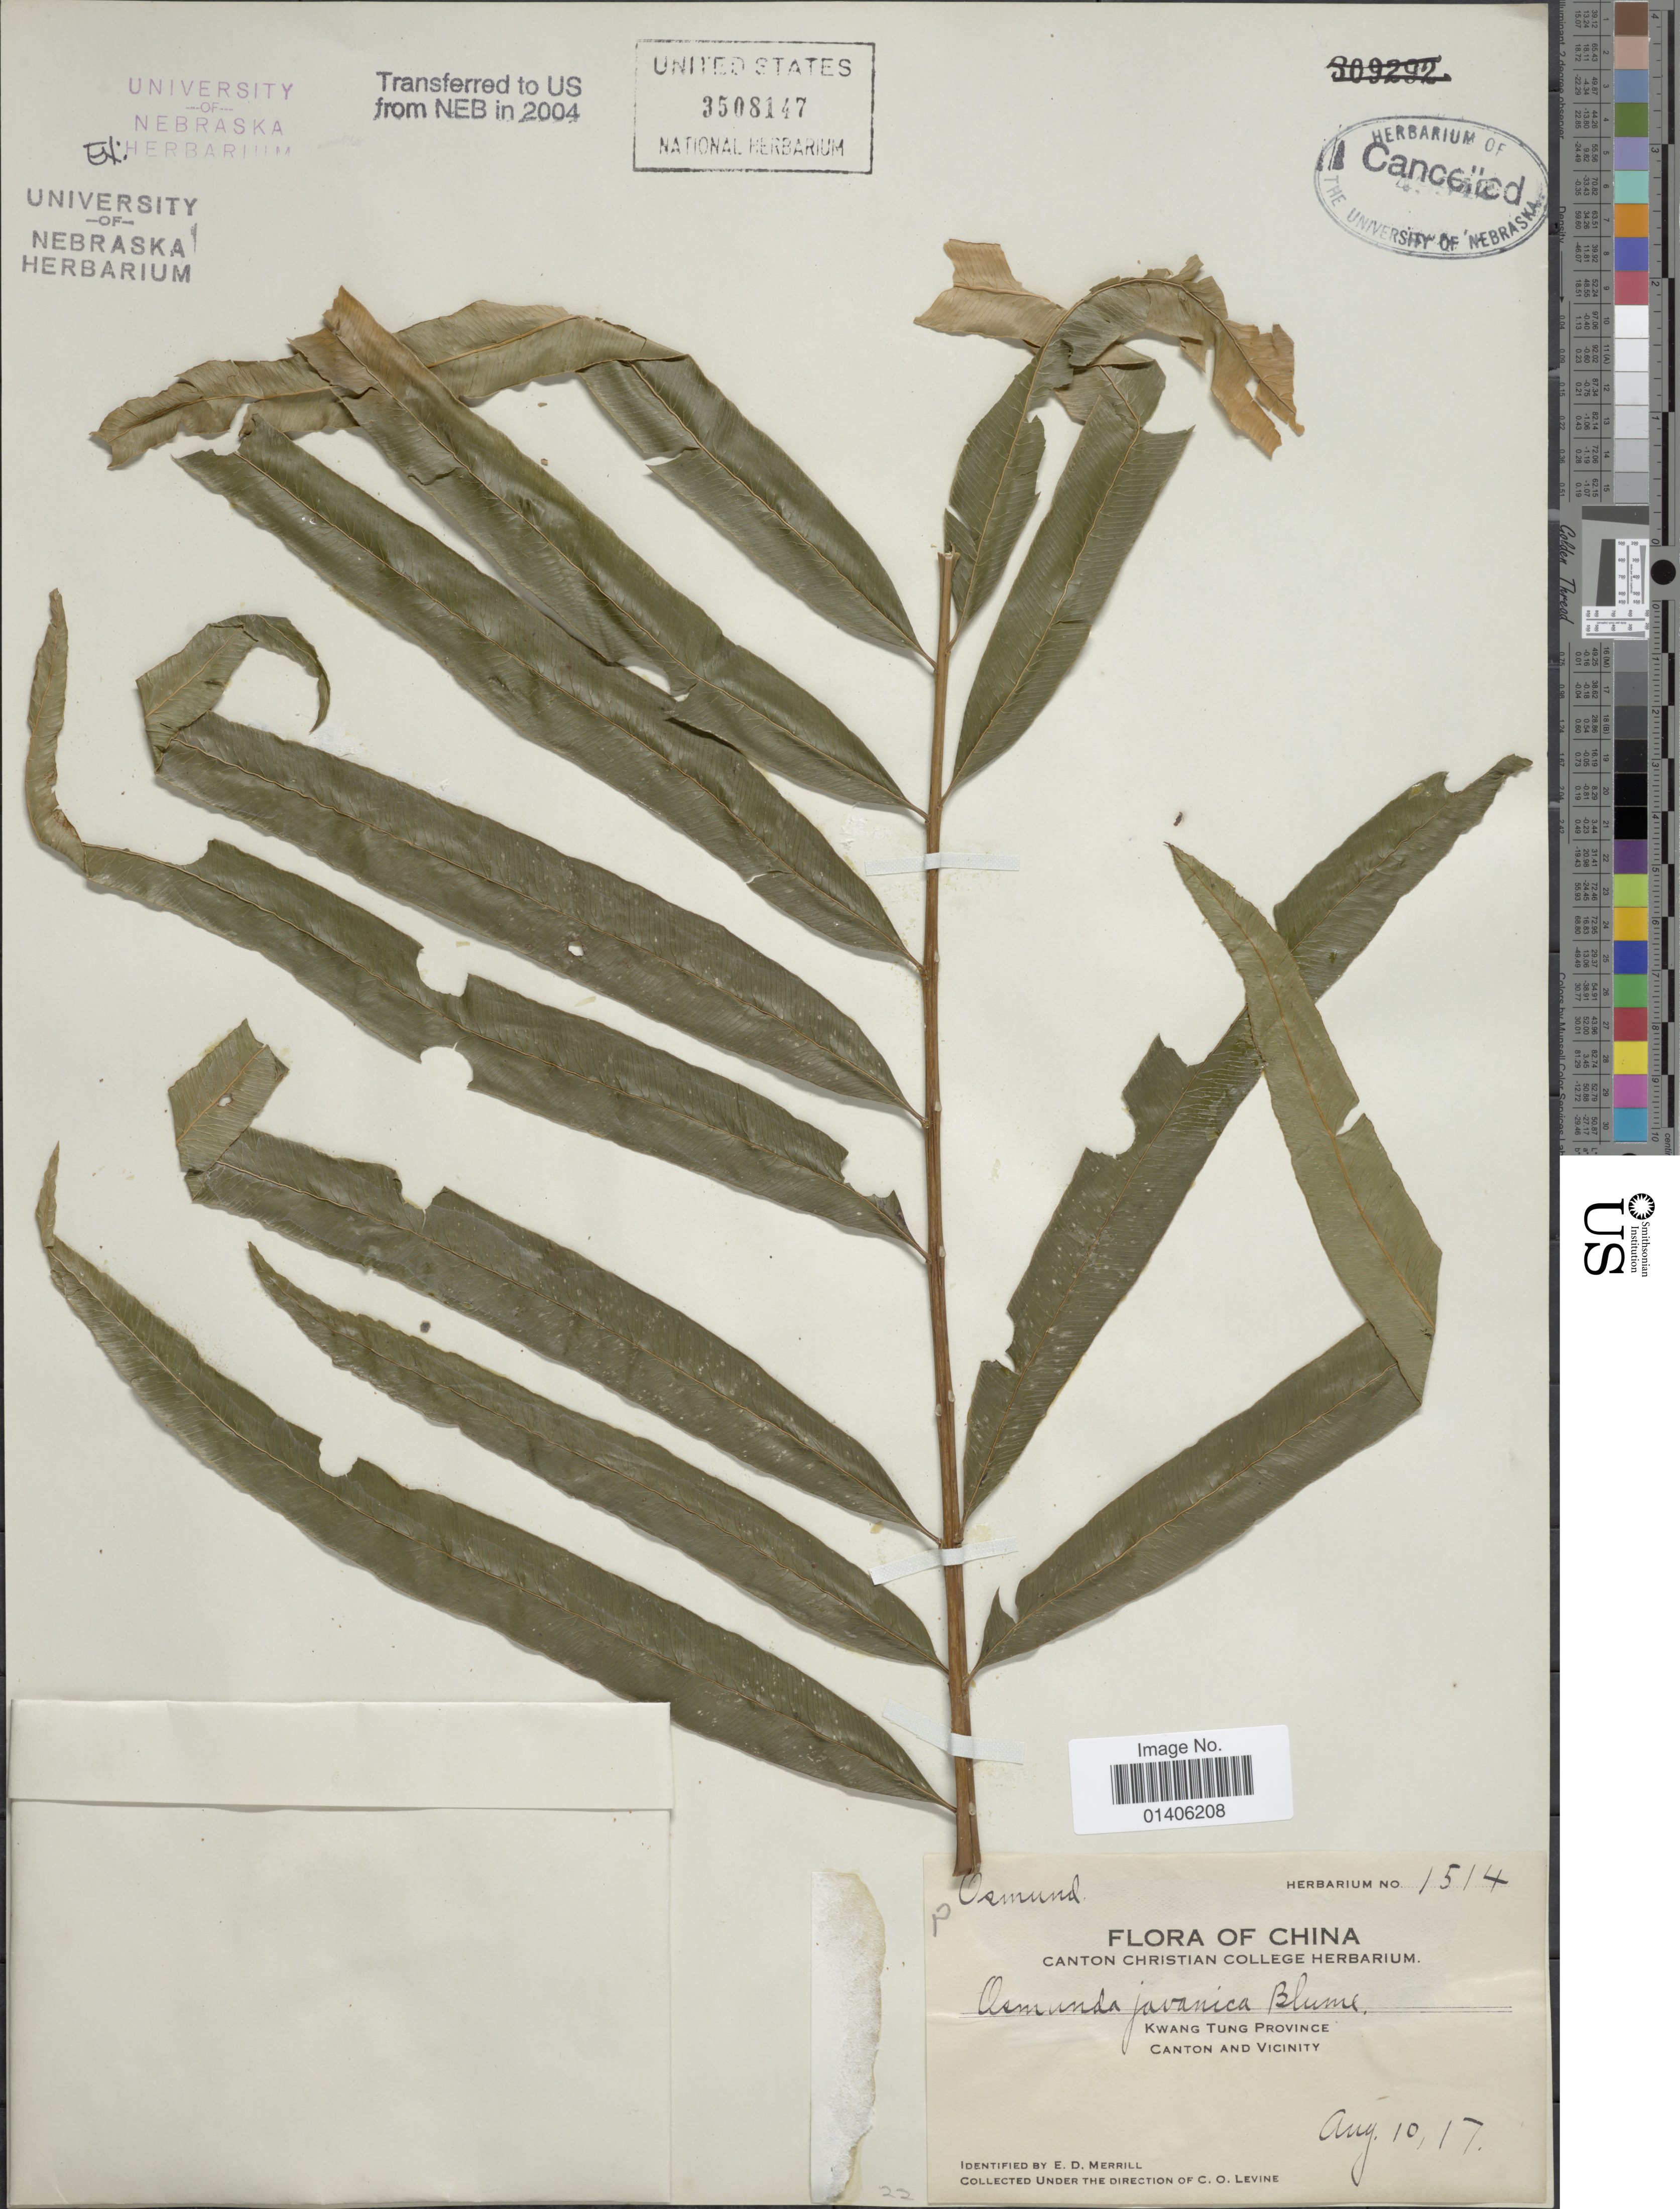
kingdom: Plantae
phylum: Tracheophyta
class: Polypodiopsida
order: Osmundales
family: Osmundaceae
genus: Osmunda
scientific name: Osmunda javanica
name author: Blume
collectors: C. O. Levine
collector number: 1514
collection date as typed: Transcribed d/m/y: 10/8/17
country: China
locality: Kwang Tung Province Canton and Vicinity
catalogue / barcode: US 3508147